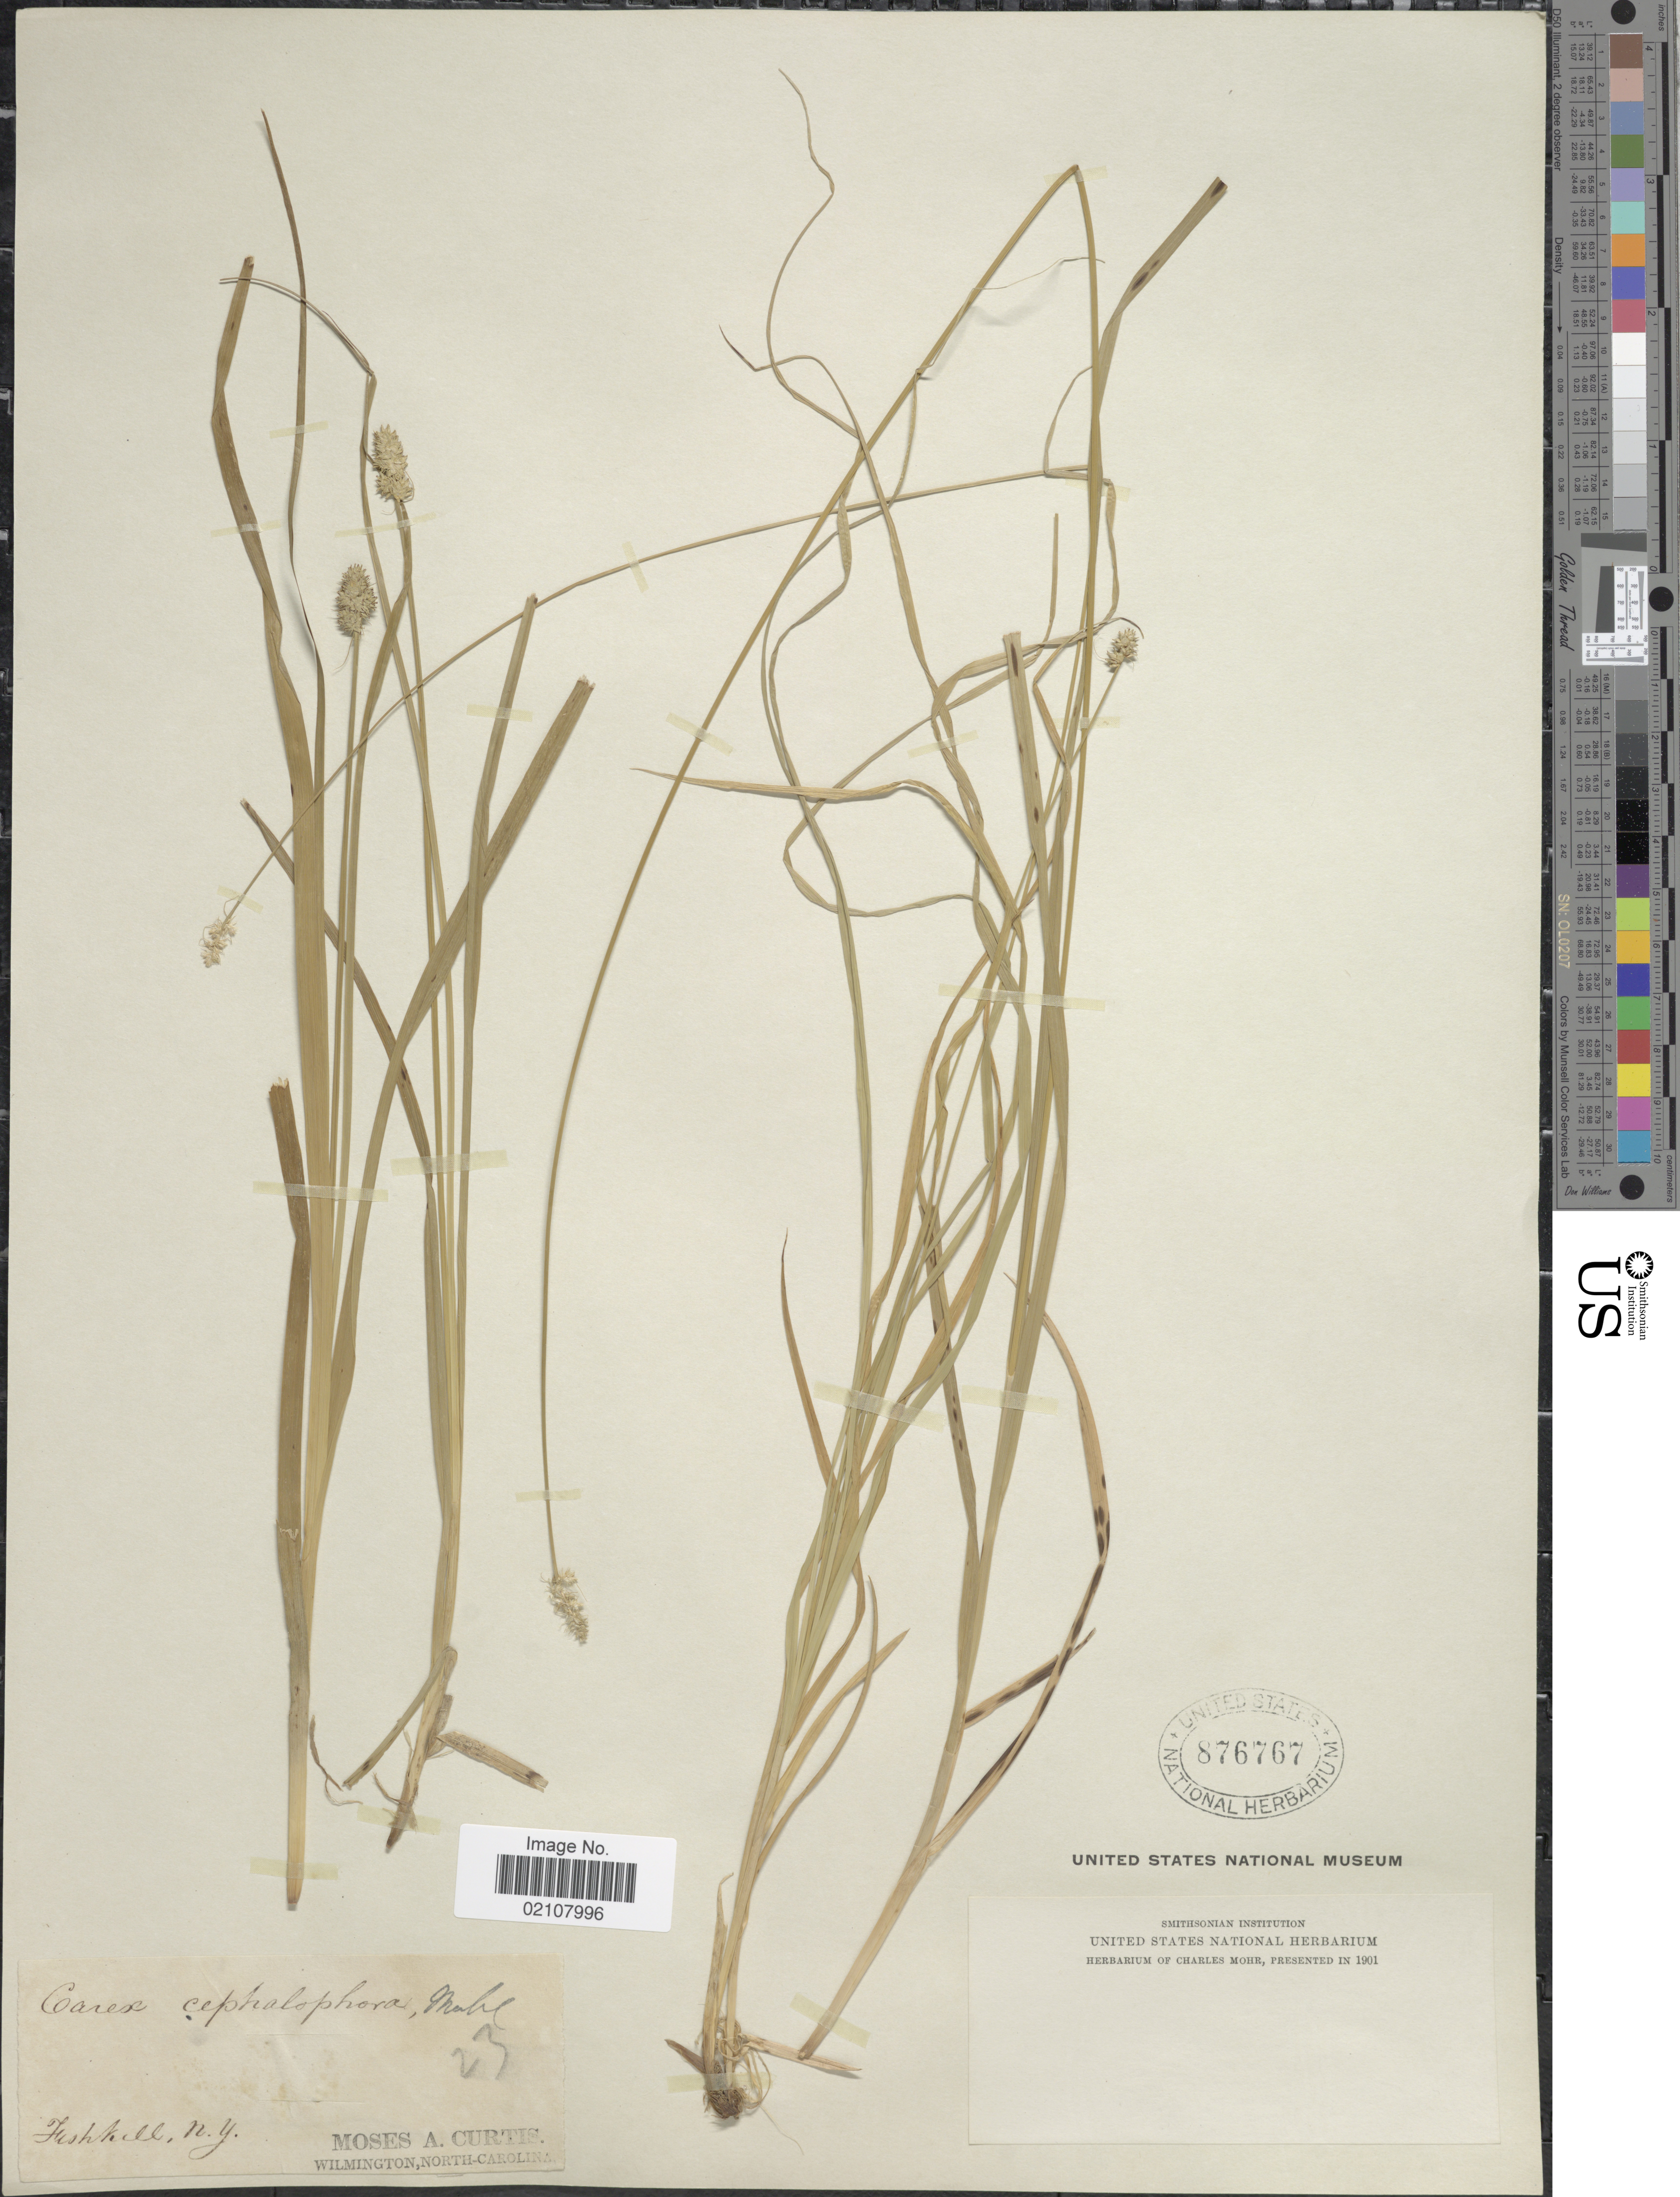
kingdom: Plantae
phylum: Tracheophyta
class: Liliopsida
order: Poales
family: Cyperaceae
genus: Carex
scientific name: Carex cephalophora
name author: Muhl. ex Willd.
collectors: M. A. Curtis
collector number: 23?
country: United States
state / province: New York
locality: Fishkill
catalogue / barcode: US 876767